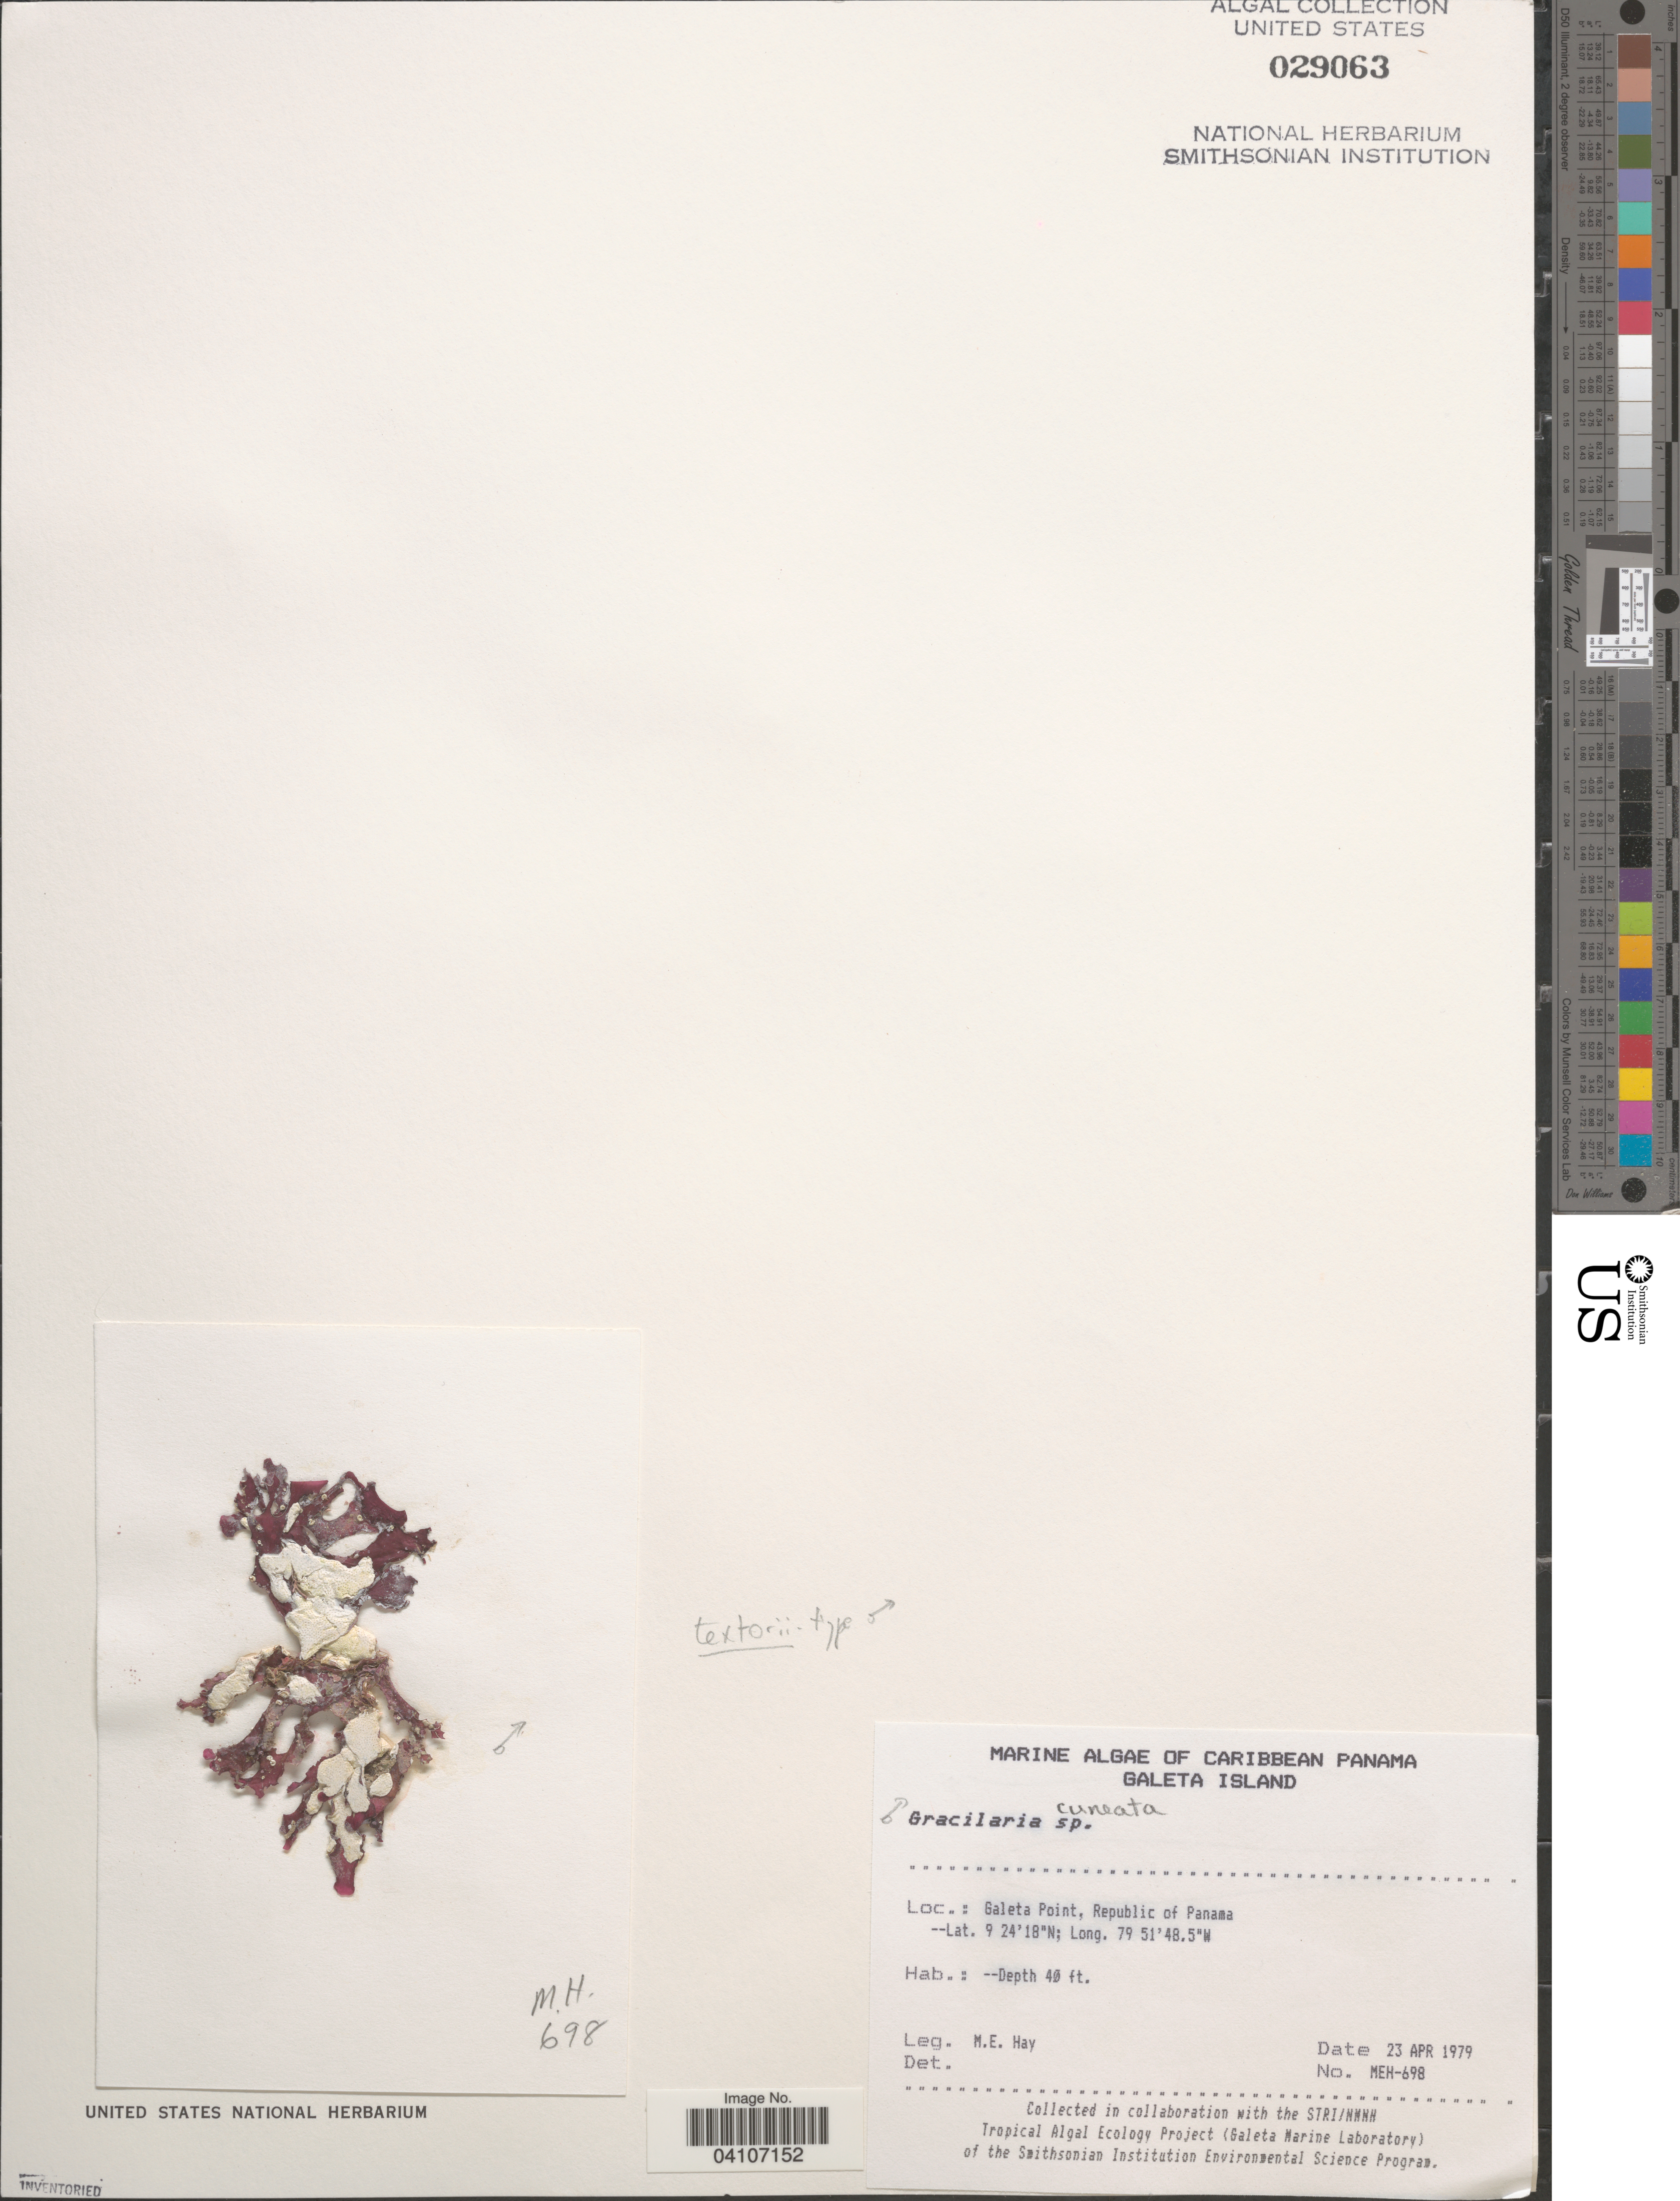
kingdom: Plantae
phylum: Rhodophyta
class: Florideophyceae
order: Gracilariales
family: Gracilariaceae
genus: Gracilaria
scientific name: Gracilaria cuneata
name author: Aresch.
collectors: M. E. Hay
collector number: MEH-698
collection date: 1979-04-23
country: Panama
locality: Caribbean Panama. Galeta Island. Galeta Point, Republic of Panama.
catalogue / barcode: US 29063